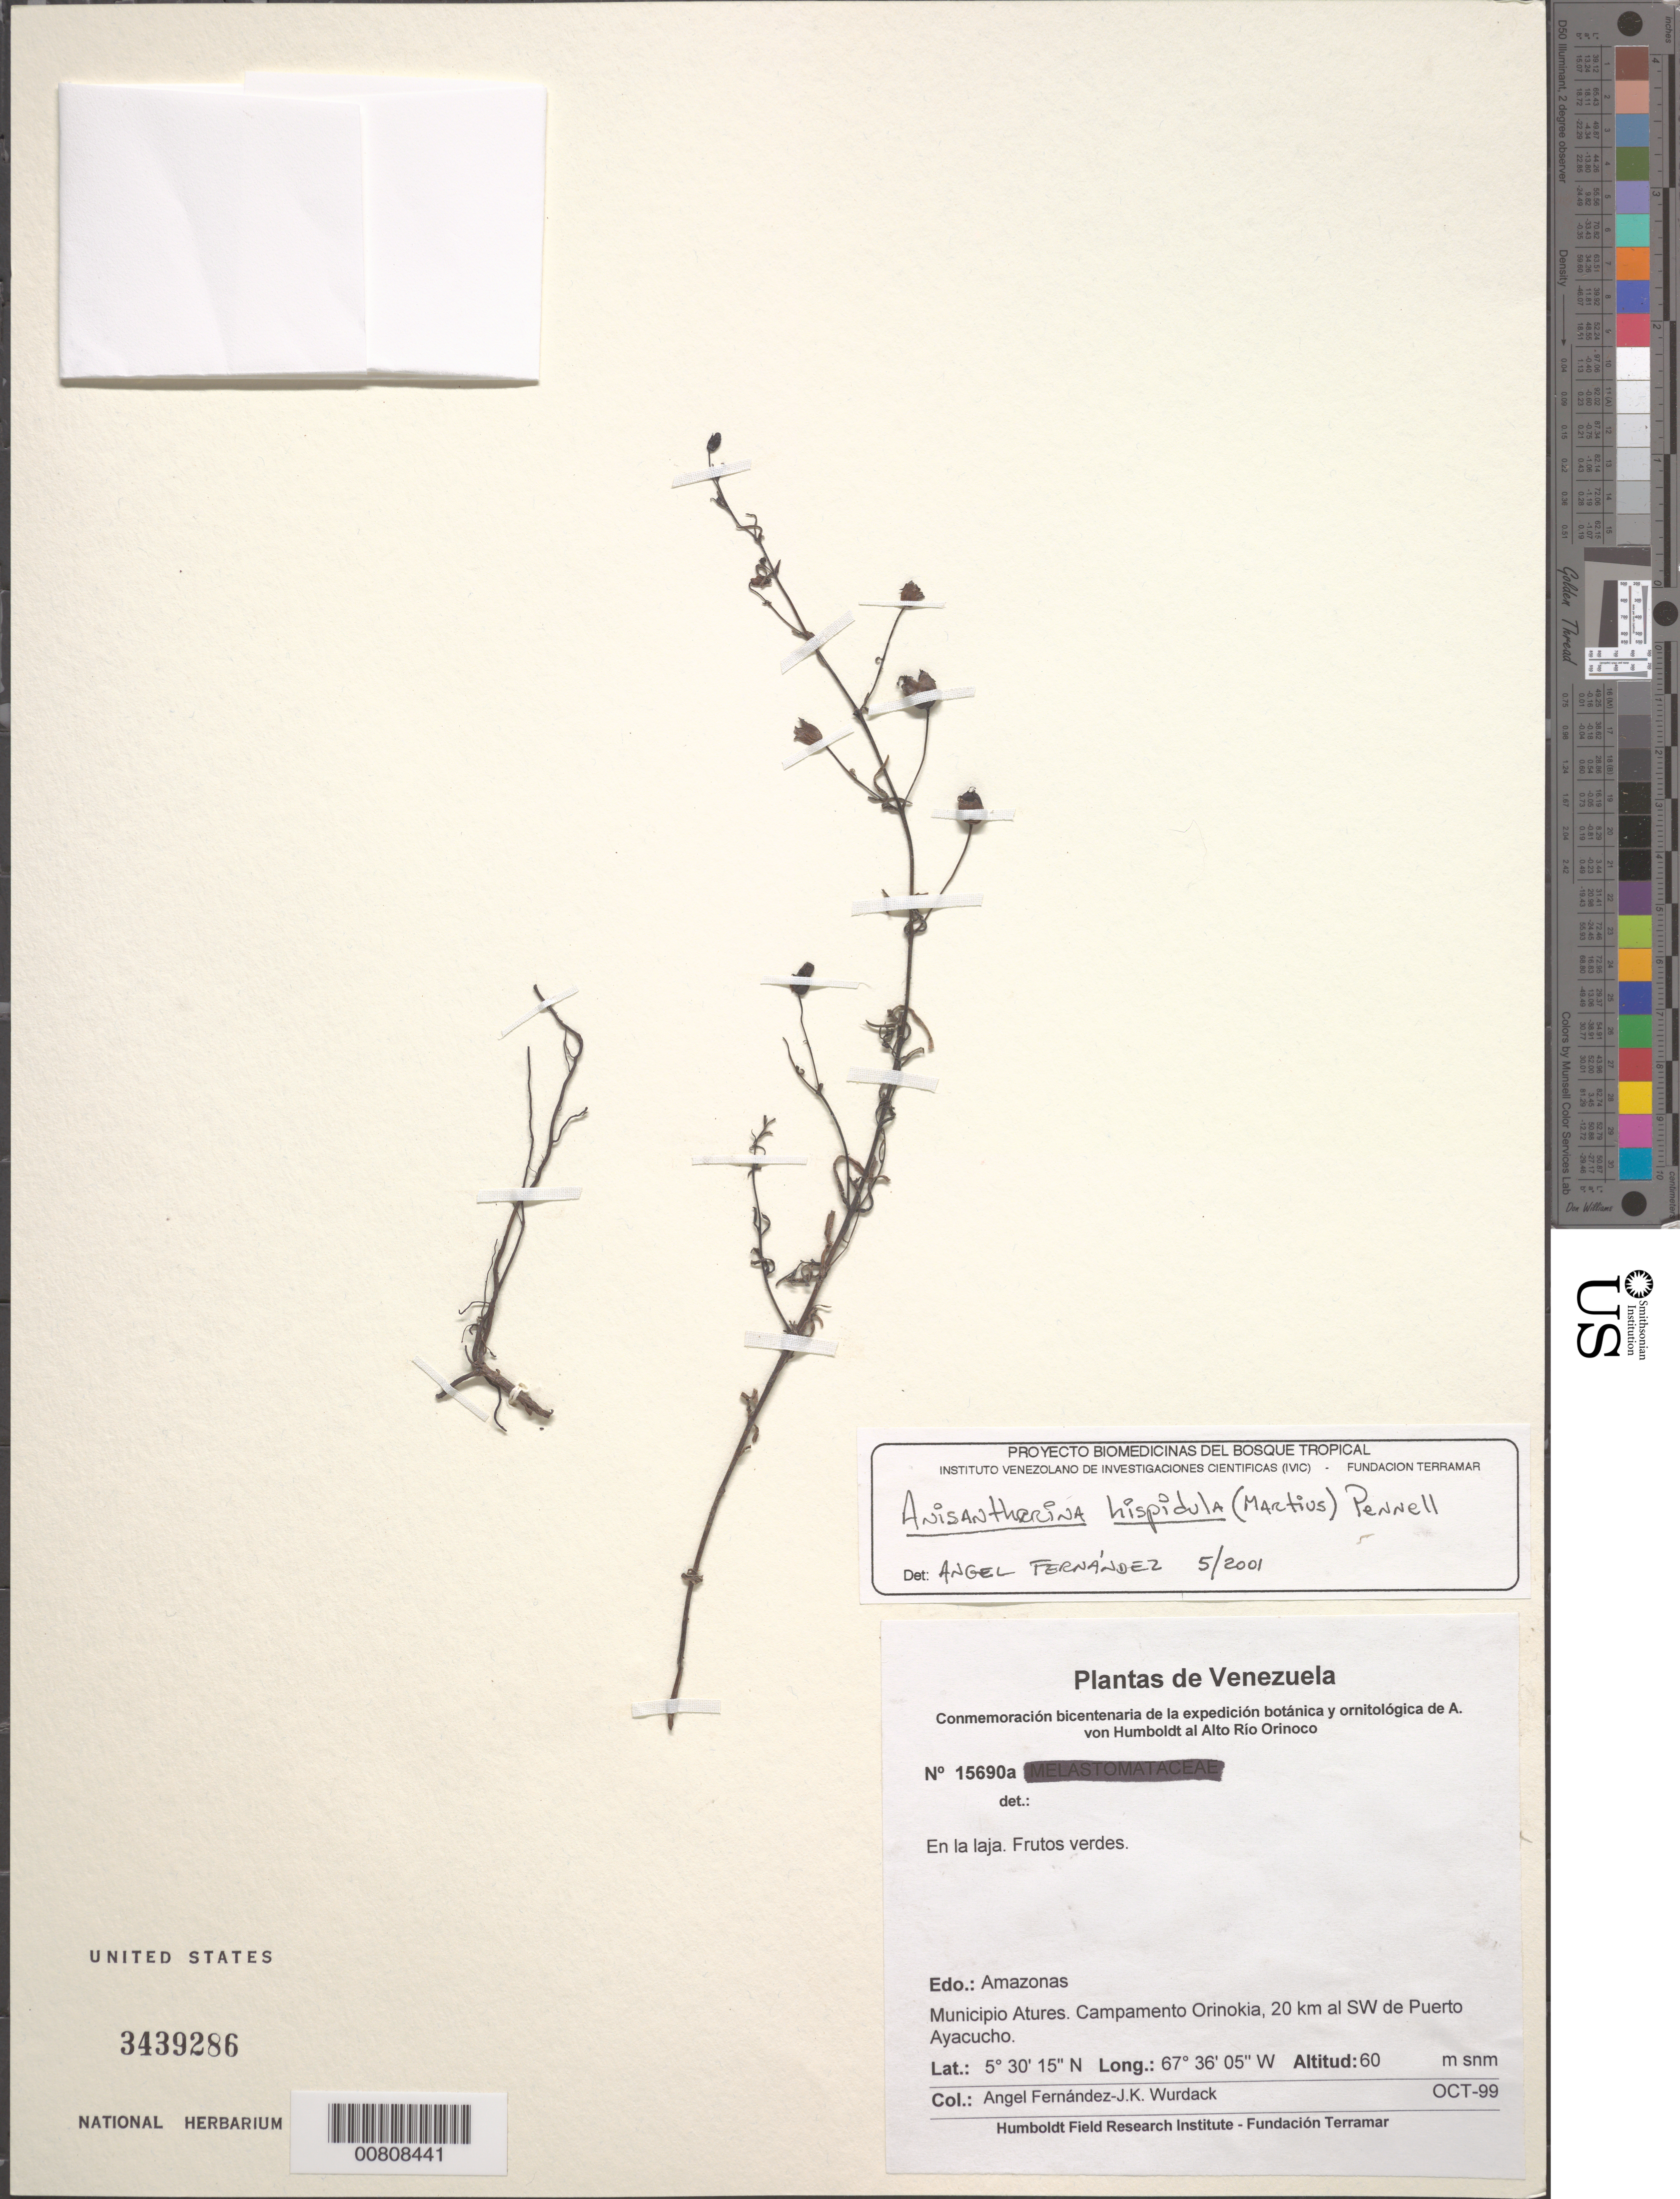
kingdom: Plantae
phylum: Tracheophyta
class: Magnoliopsida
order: Lamiales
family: Orobanchaceae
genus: Anisantherina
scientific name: Anisantherina hispidula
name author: (Mart.) Pennell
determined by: Fernández, A.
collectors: A. Fernández & K. Wurdack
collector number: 15690 a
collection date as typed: Oct-99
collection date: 1999-10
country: Venezuela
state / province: Amazonas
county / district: Atures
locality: Campamento Orinokia, 20 km al SW de Puerto Ayacucho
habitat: Laja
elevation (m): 60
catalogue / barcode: US 3439286